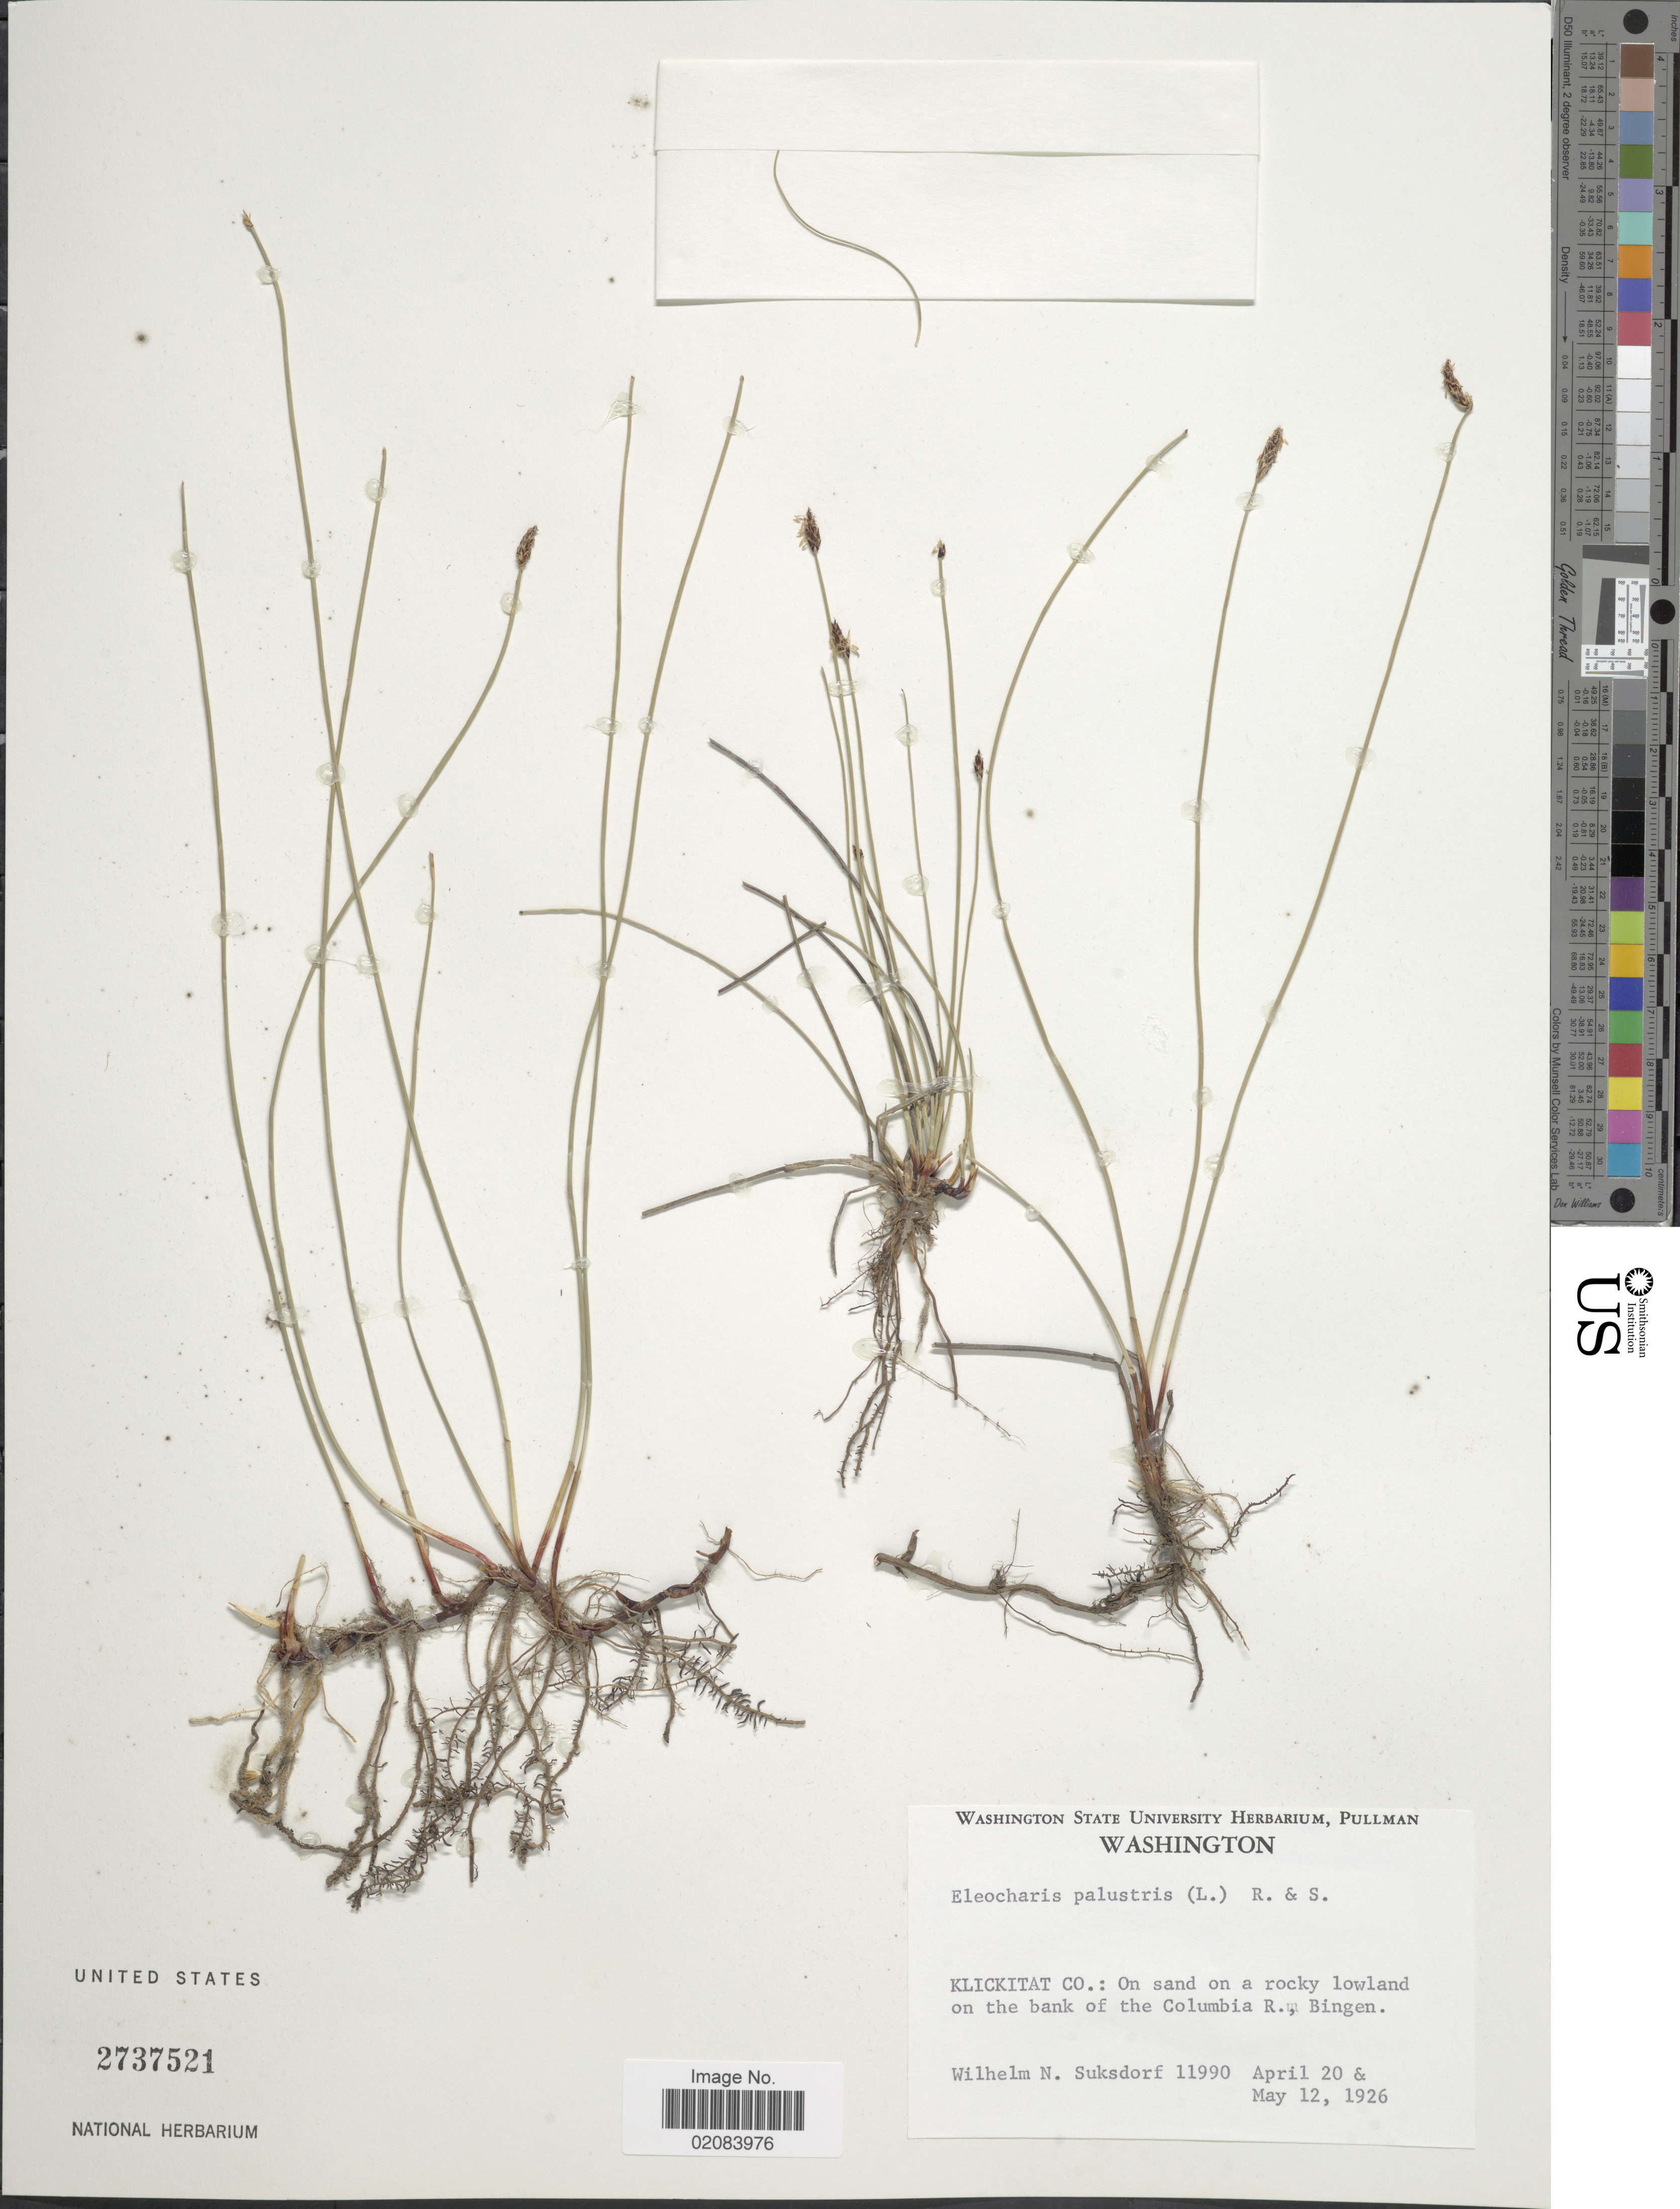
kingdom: Plantae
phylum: Tracheophyta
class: Liliopsida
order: Poales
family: Cyperaceae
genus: Eleocharis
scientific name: Eleocharis palustris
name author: (L.) Roem. & Schult.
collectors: W. N. Suksdorf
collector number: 11990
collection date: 1926-04-20/1926-05-12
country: United States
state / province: Washington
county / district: Klickitat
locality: Klickitat Co: On the bank of the Columbia R., Bingen.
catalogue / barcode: US 2737521